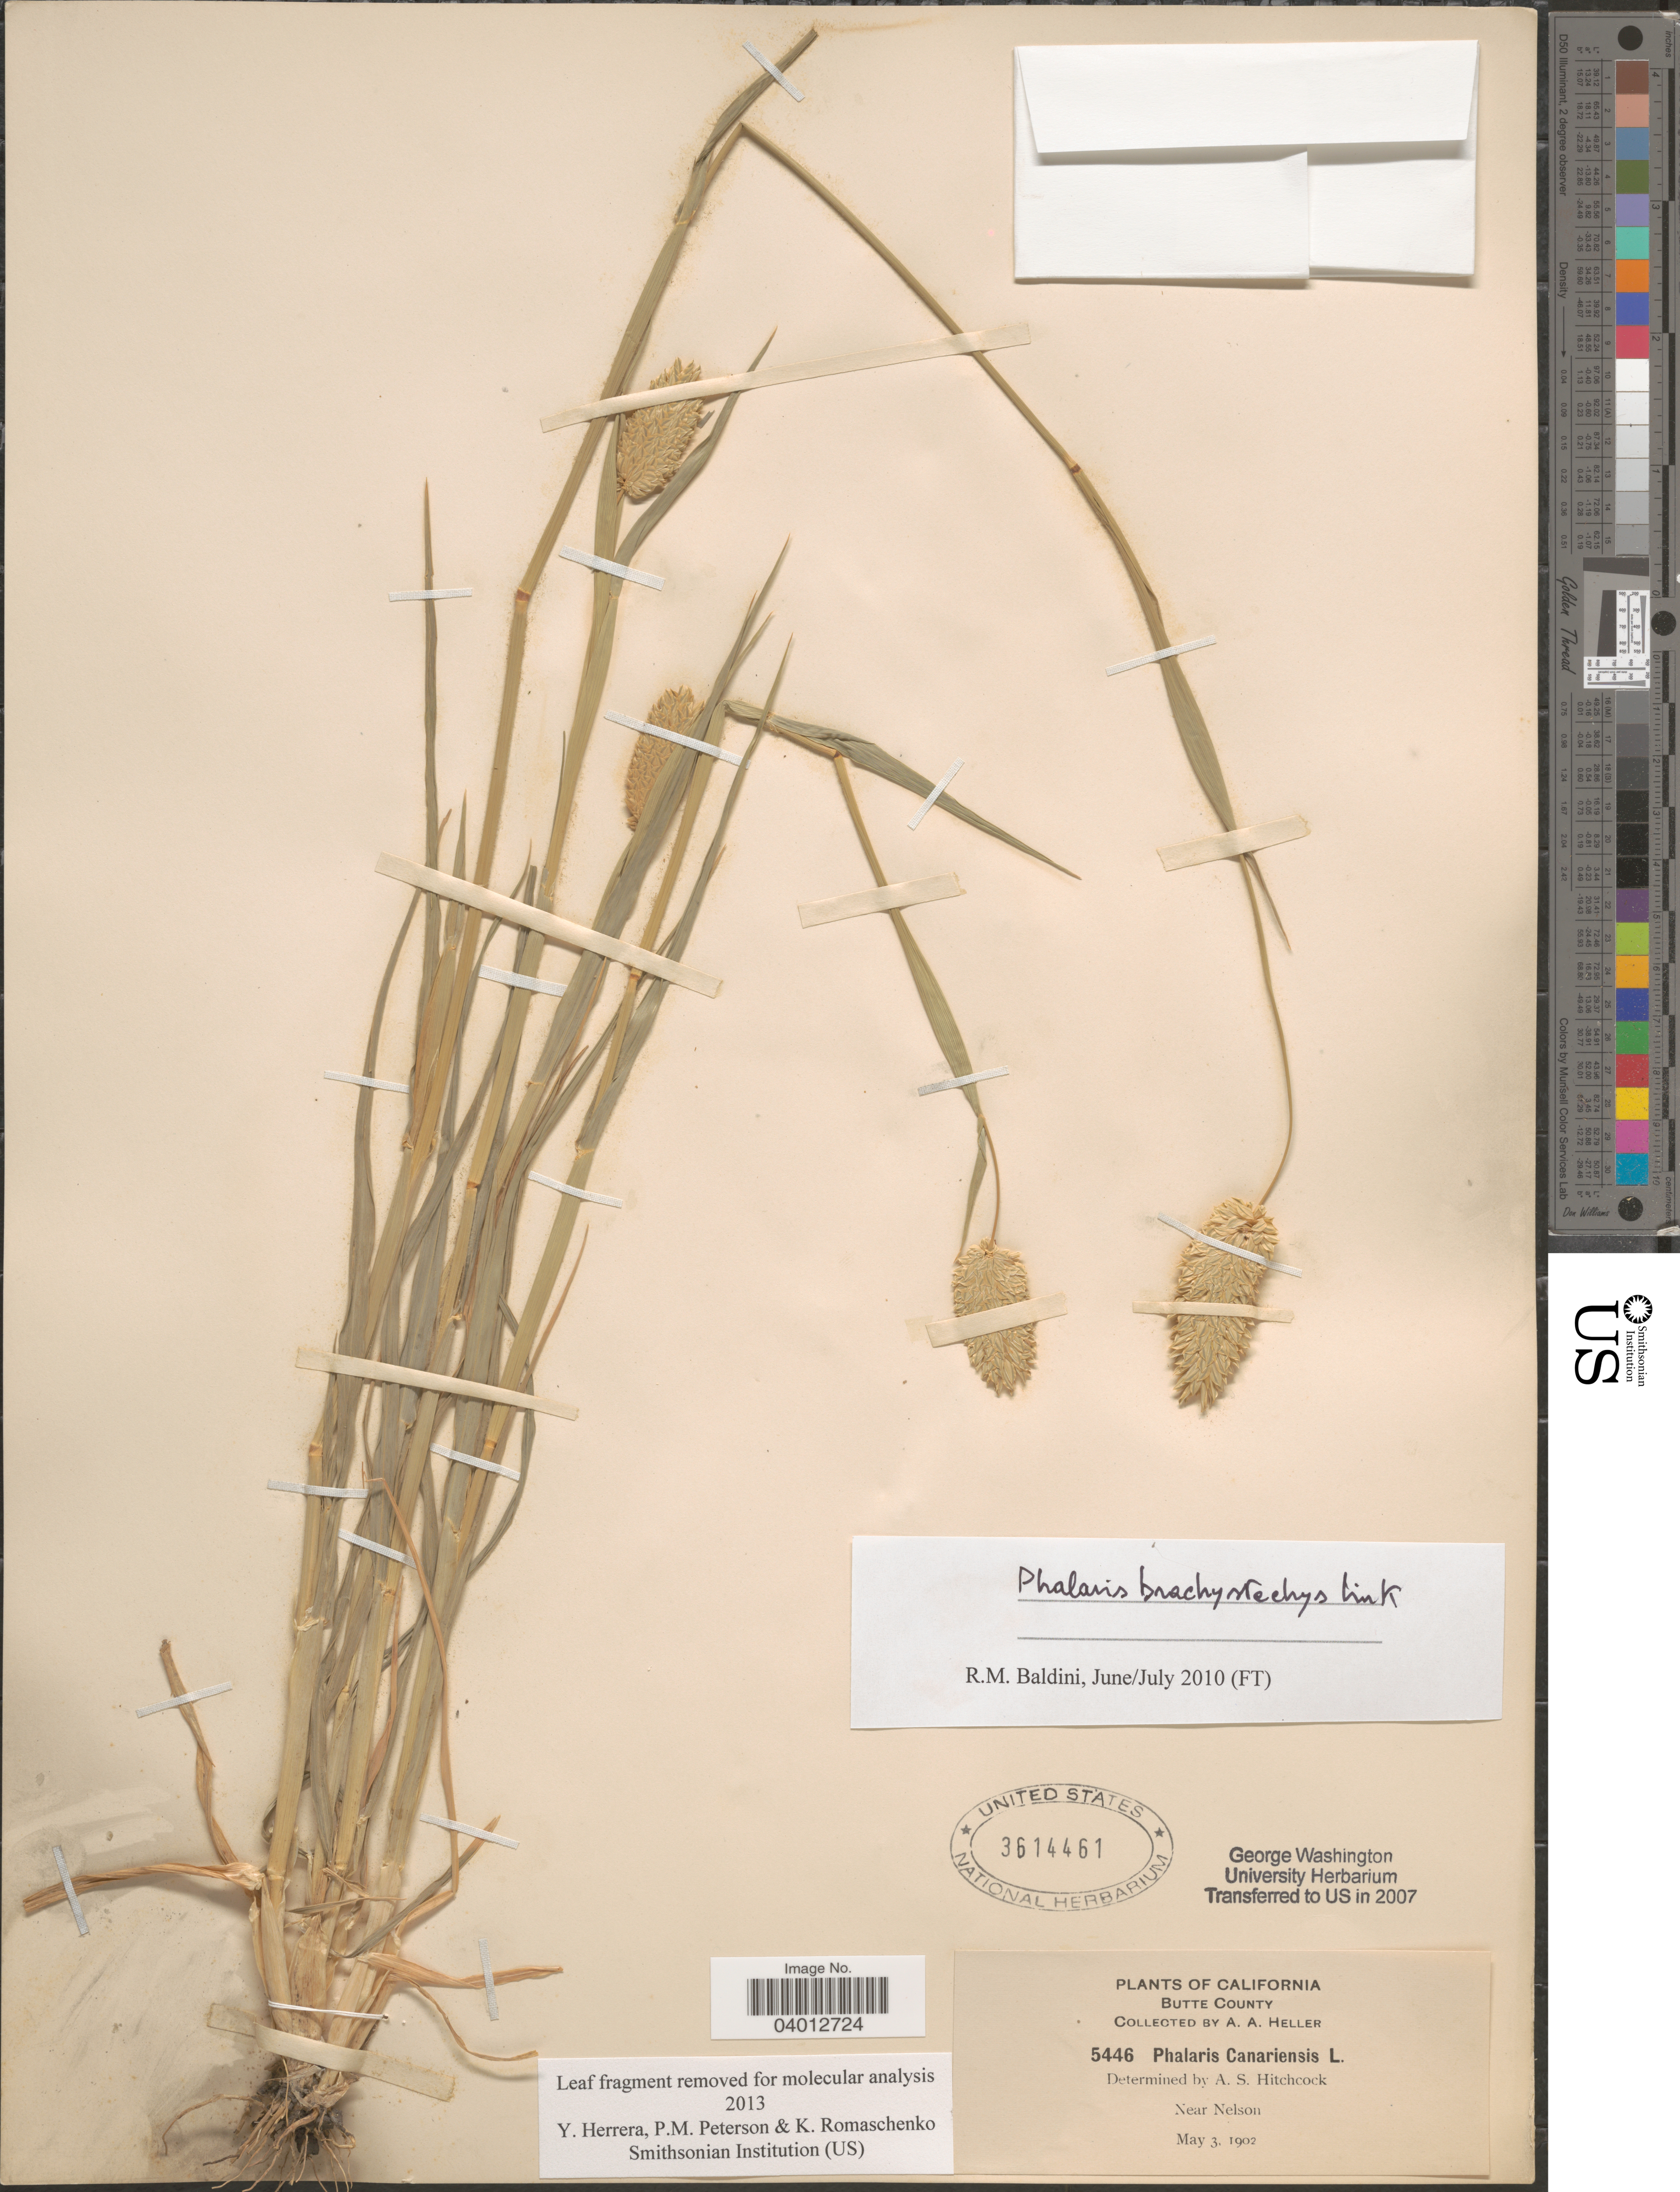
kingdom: Plantae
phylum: Tracheophyta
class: Liliopsida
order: Poales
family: Poaceae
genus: Phalaris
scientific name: Phalaris brachystachys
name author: Link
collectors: A. A. Heller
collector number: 5446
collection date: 1902-05-03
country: United States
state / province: California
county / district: Butte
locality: Butte County. Near Nelson.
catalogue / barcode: US 3614461